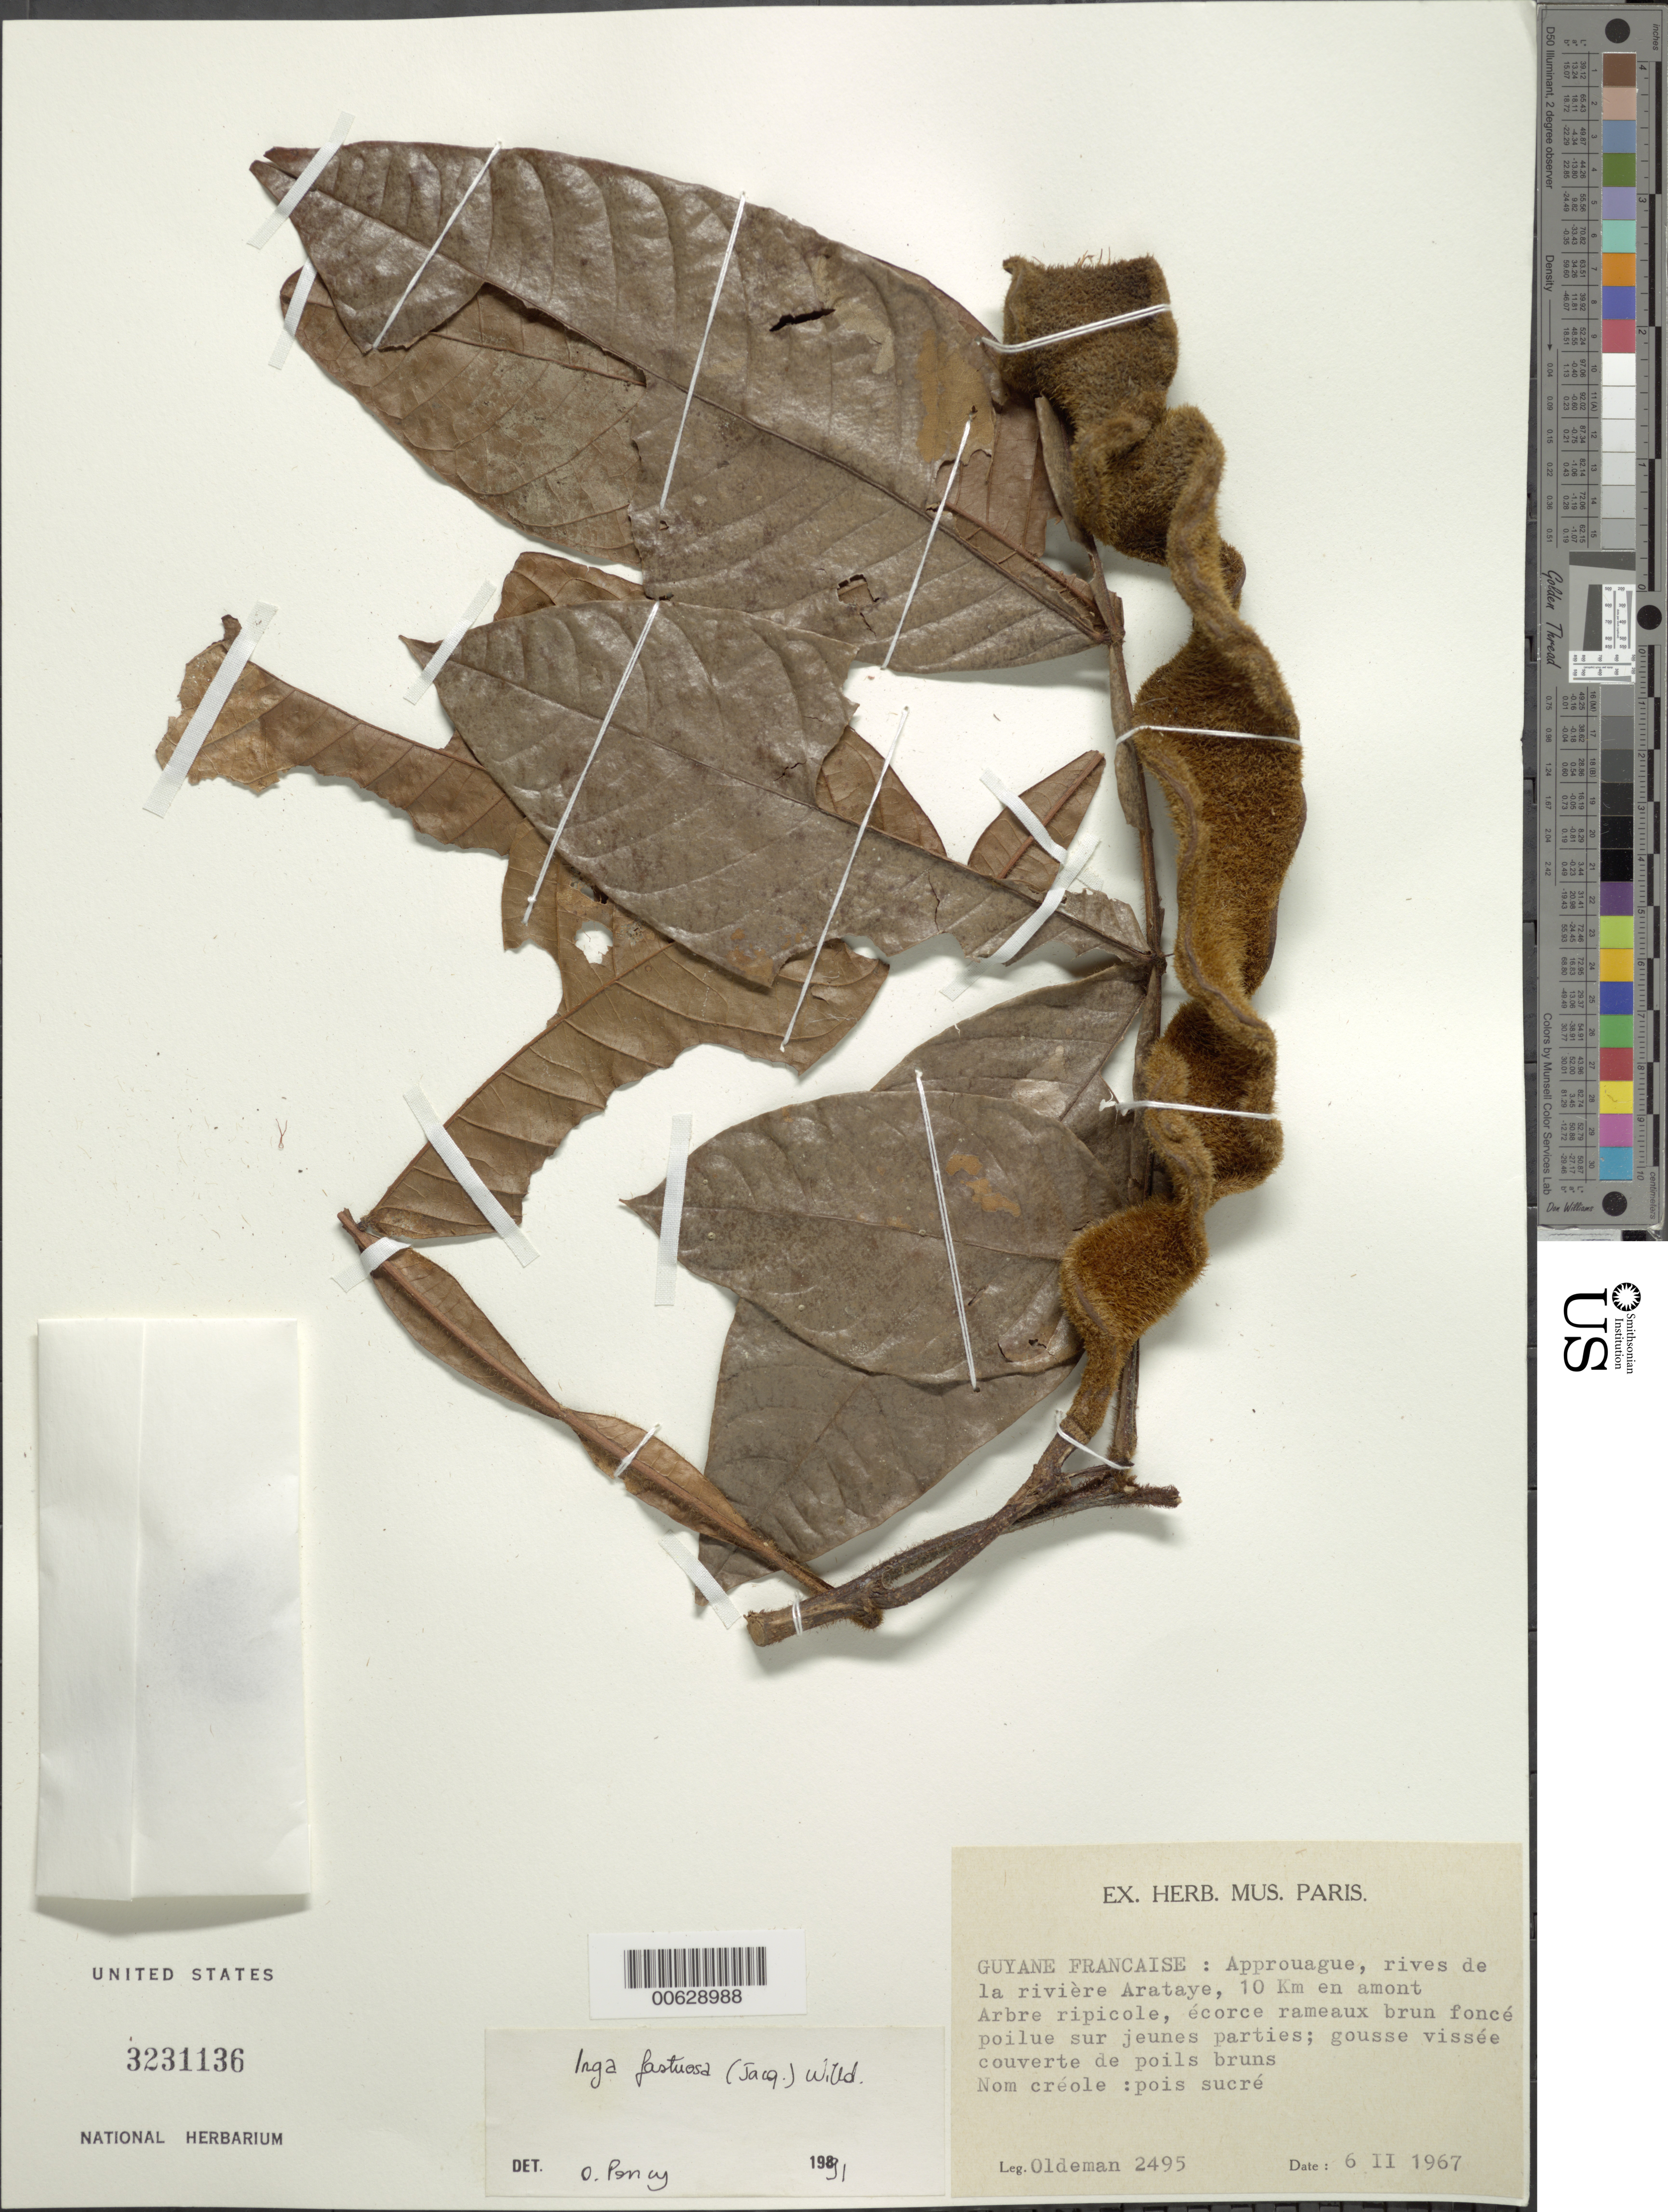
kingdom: Plantae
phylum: Tracheophyta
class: Magnoliopsida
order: Fabales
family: Fabaceae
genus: Inga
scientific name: Inga fastuosa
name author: (Jacq.) Willd.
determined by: Poncy, O.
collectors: R. Oldeman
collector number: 2495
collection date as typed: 6-Feb-67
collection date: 1967-02-06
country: French Guiana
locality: Approuague, rives de la Rivere Arataye 10 Km en amont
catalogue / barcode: US 3231136